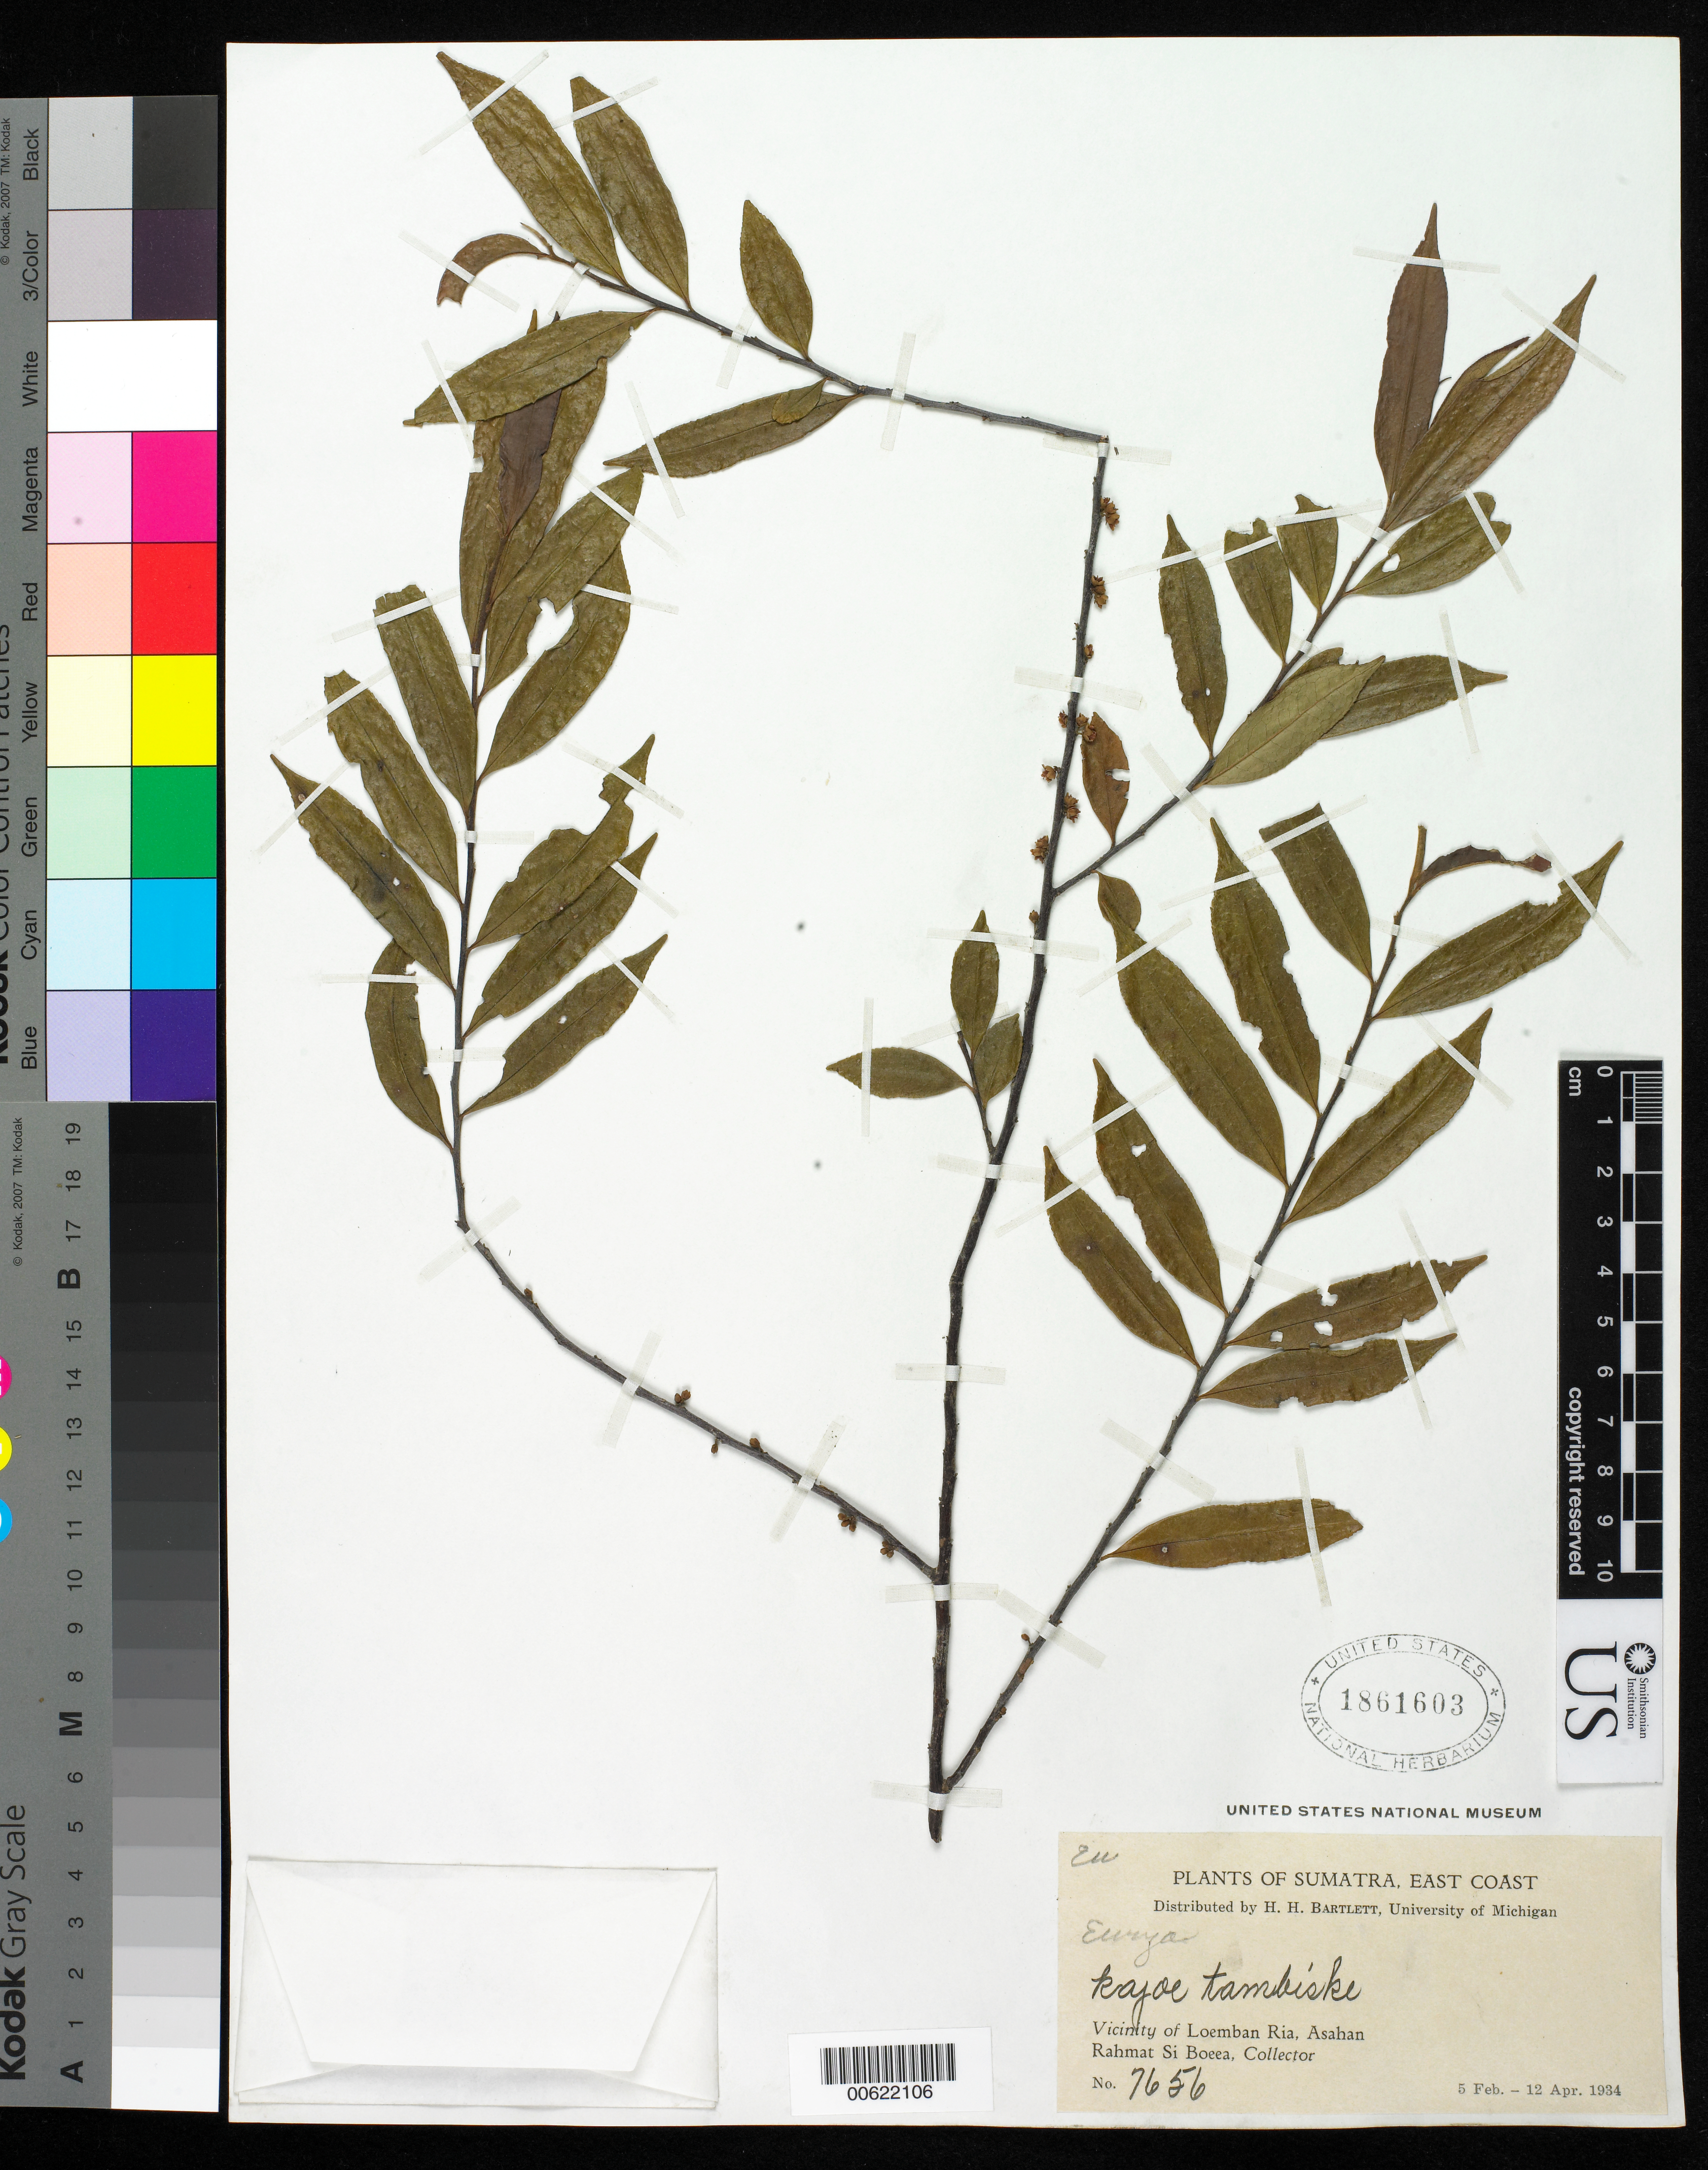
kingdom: Plantae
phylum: Tracheophyta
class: Magnoliopsida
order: Ericales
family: Pentaphylacaceae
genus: Eurya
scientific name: Eurya sp.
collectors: Rahmat Si Boeea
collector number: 7656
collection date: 1934-02-05/1934-02-12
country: Indonesia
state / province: Sumatra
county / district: Sumatera Utara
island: Sumatra I.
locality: (East Coast) Vicinity of Loemban Ria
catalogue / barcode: US 1861603